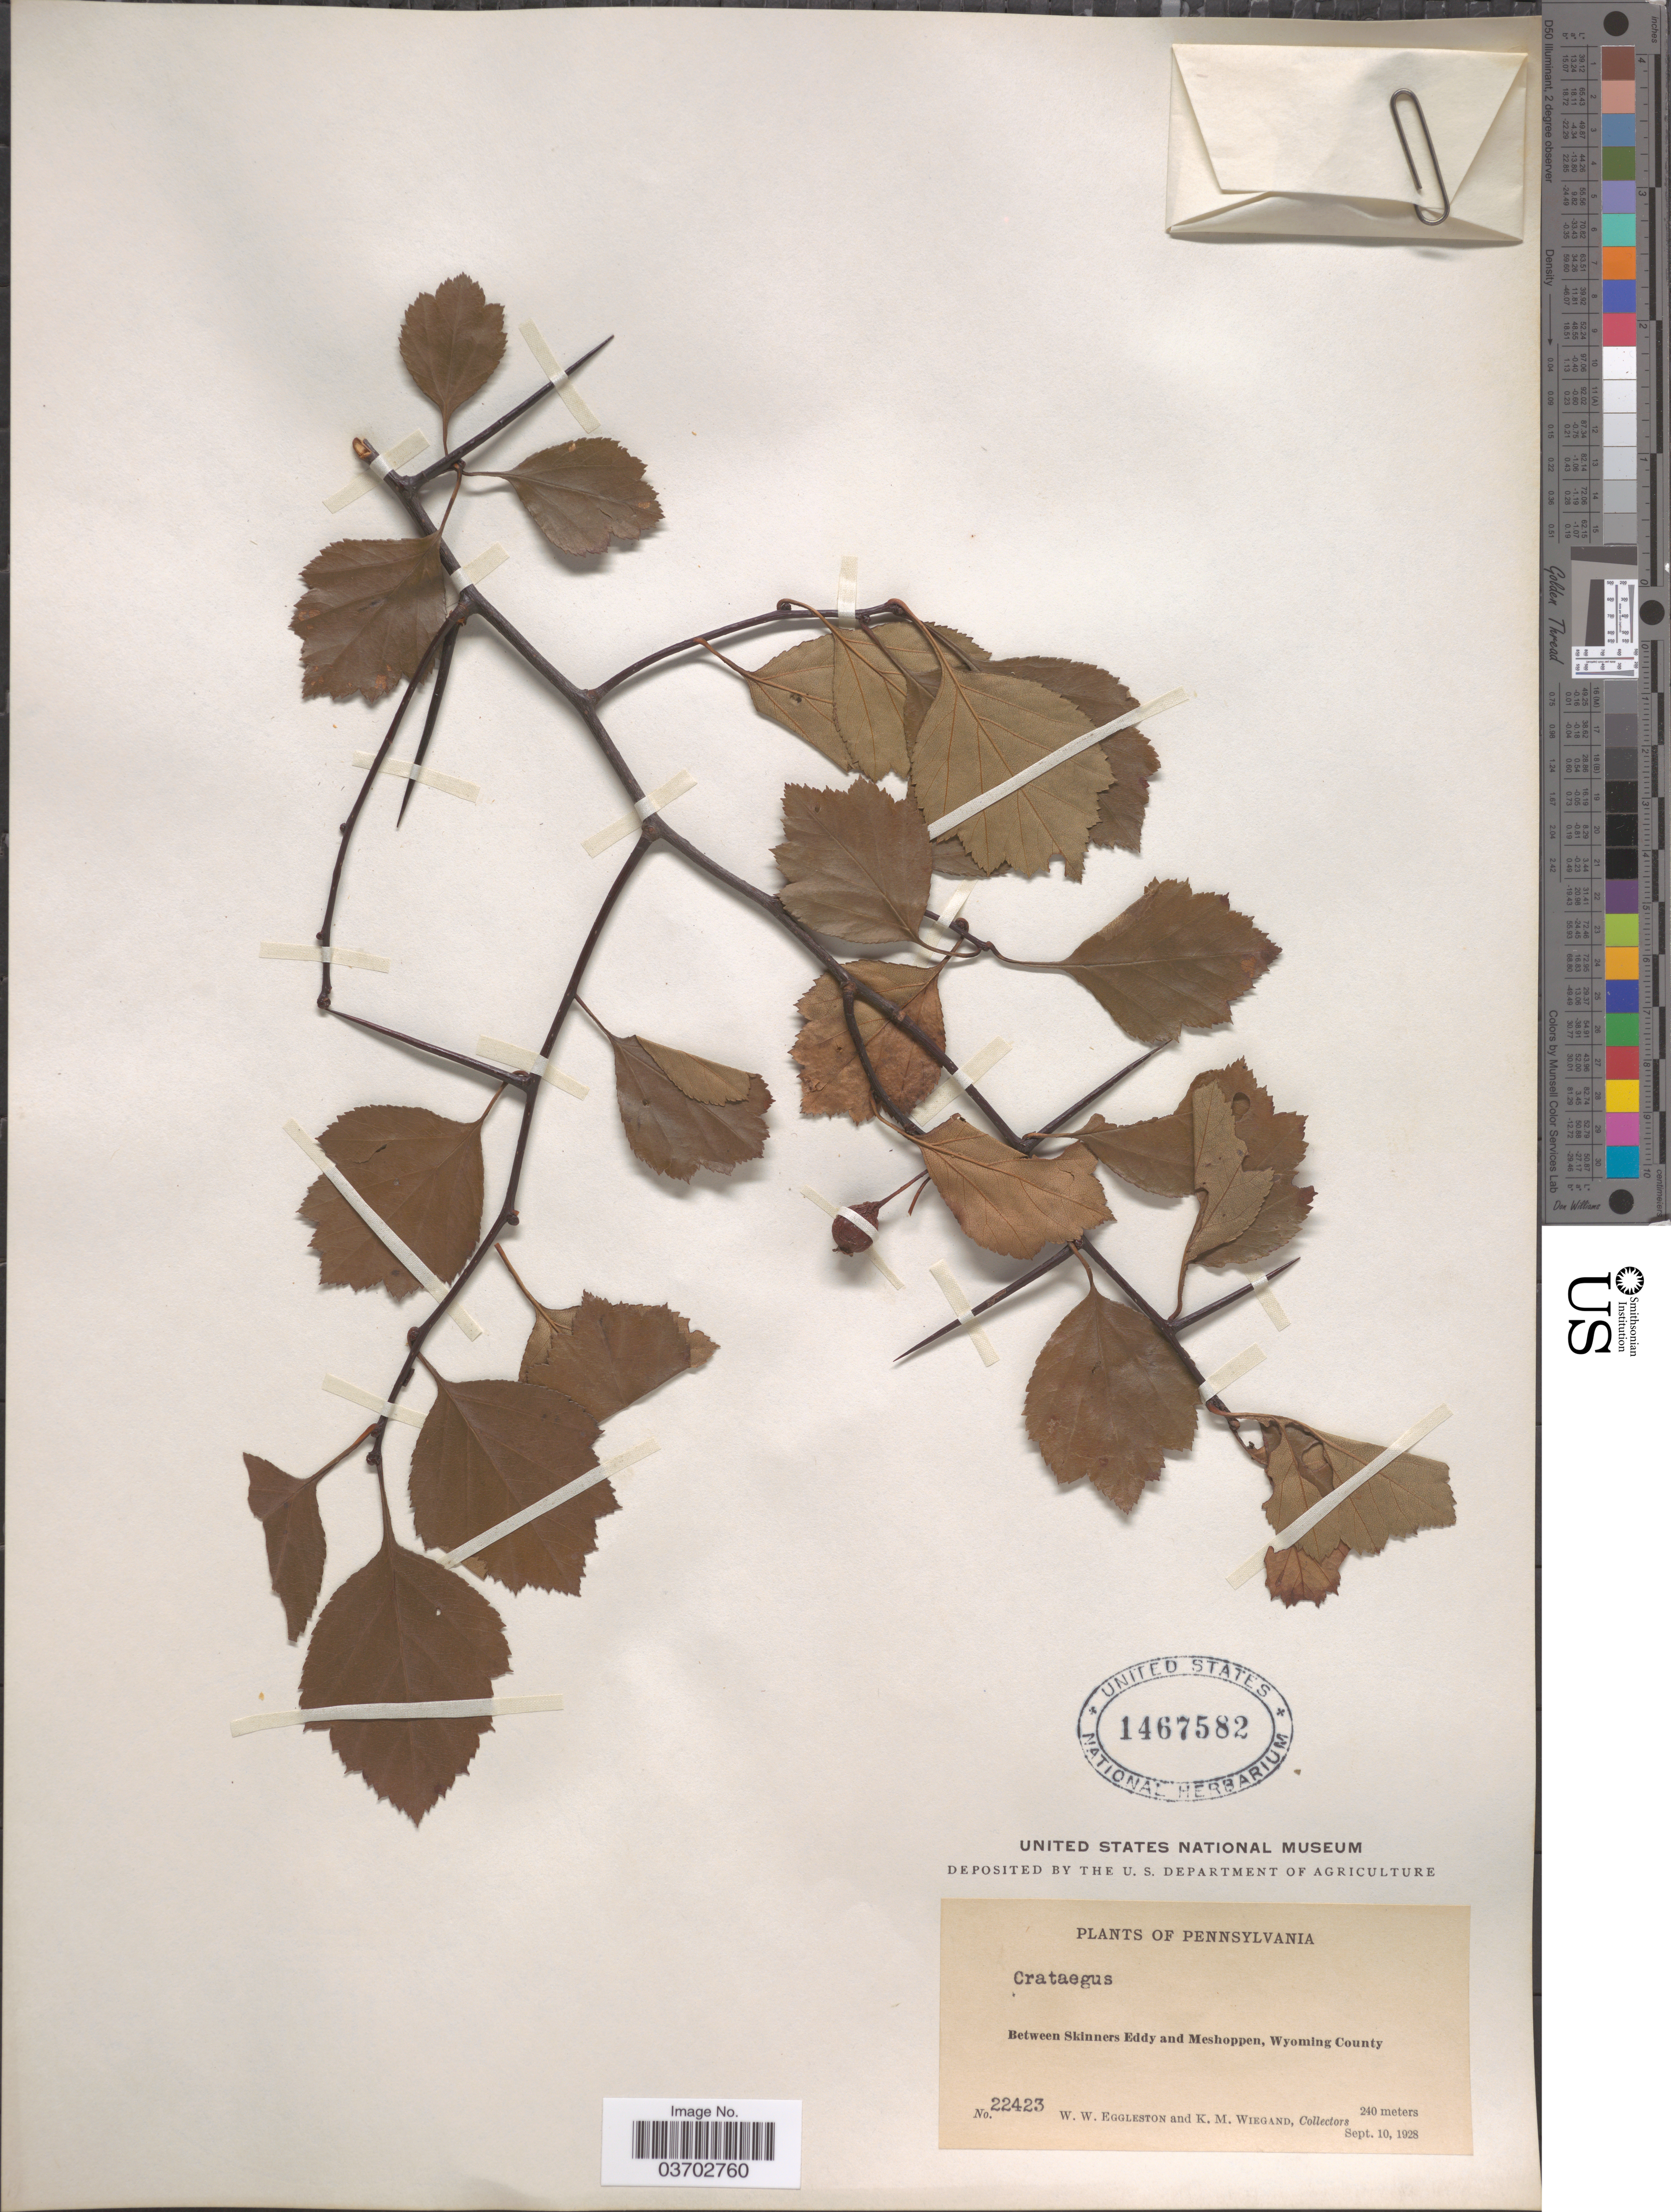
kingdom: Plantae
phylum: Tracheophyta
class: Magnoliopsida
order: Rosales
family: Rosaceae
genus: Crataegus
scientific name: Crataegus sp.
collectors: W. W. Eggleston & K. M. Wiegand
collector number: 22423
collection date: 1928-09-10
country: United States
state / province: Pennsylvania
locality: Between Skinners Eddy and Meshoppen, Wyoming County.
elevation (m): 240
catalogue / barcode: US 1467582